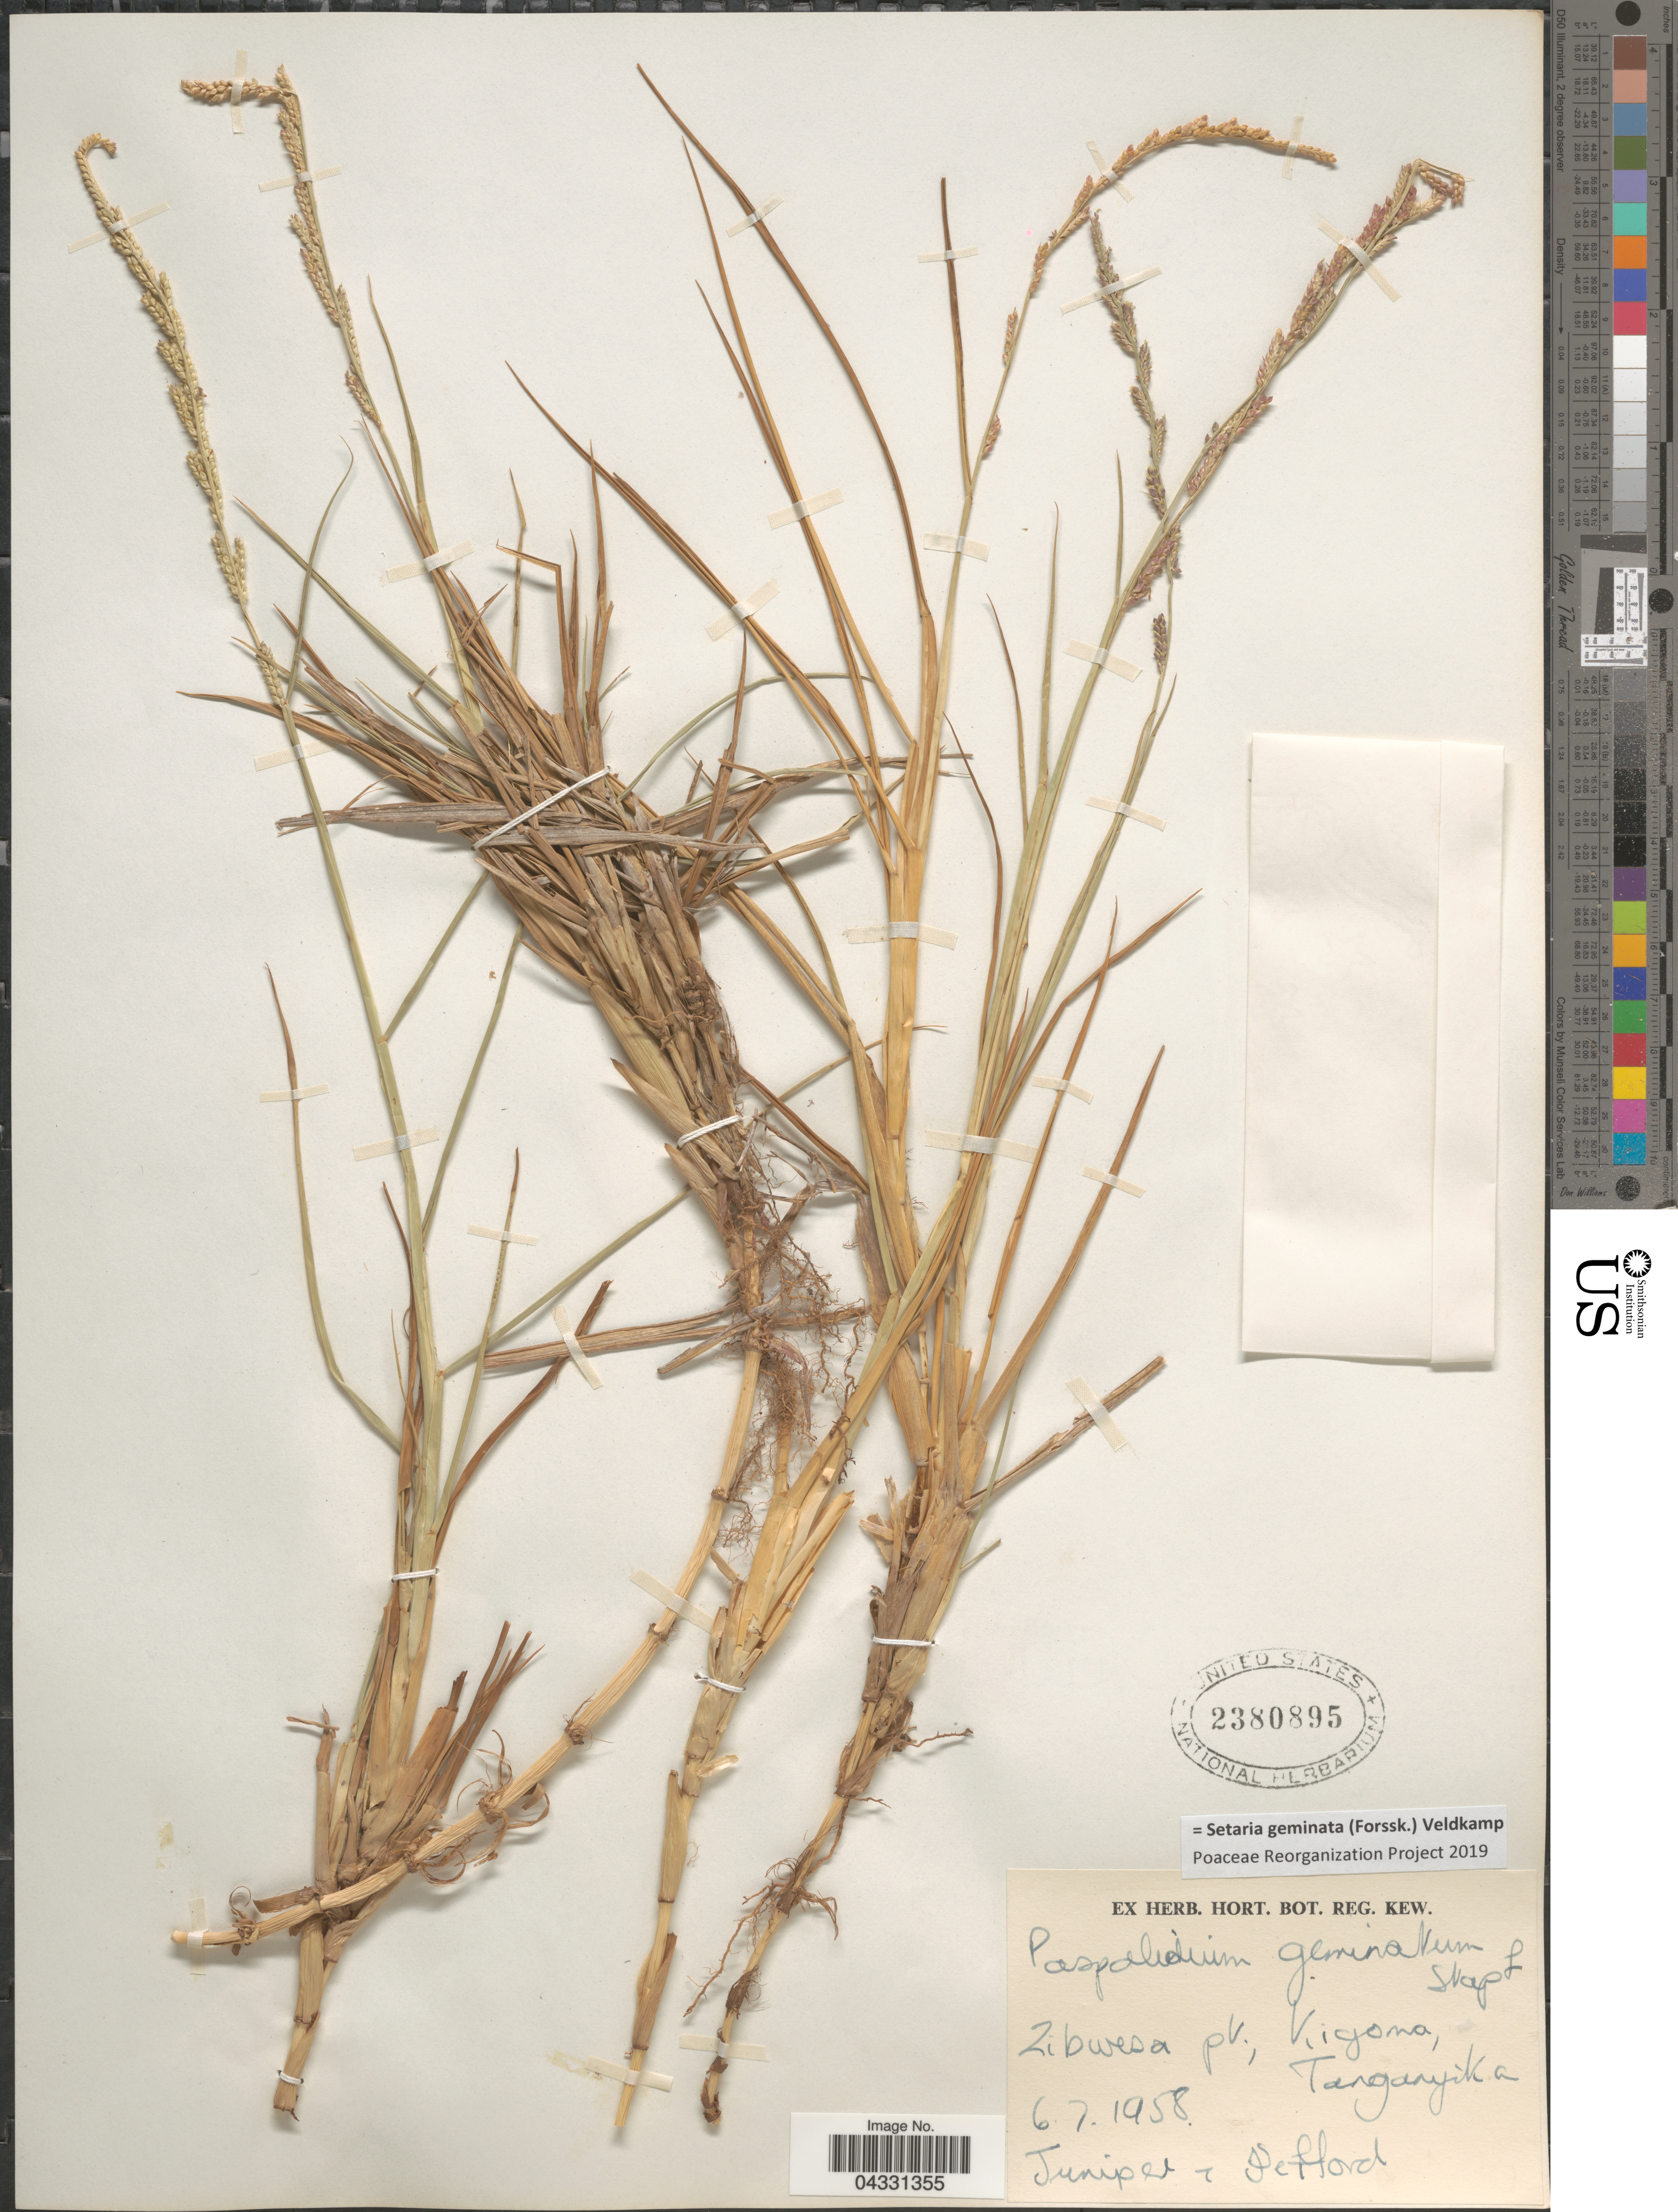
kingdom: Plantae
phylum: Tracheophyta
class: Liliopsida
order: Poales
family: Poaceae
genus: Setaria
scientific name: Setaria geminata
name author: (Forssk.) Veldkamp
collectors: Juniper & Jefford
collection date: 1958-07-06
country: Tanzania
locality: Zibwesa pt., Kigoma. Tanganyika.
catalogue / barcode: US 2380895